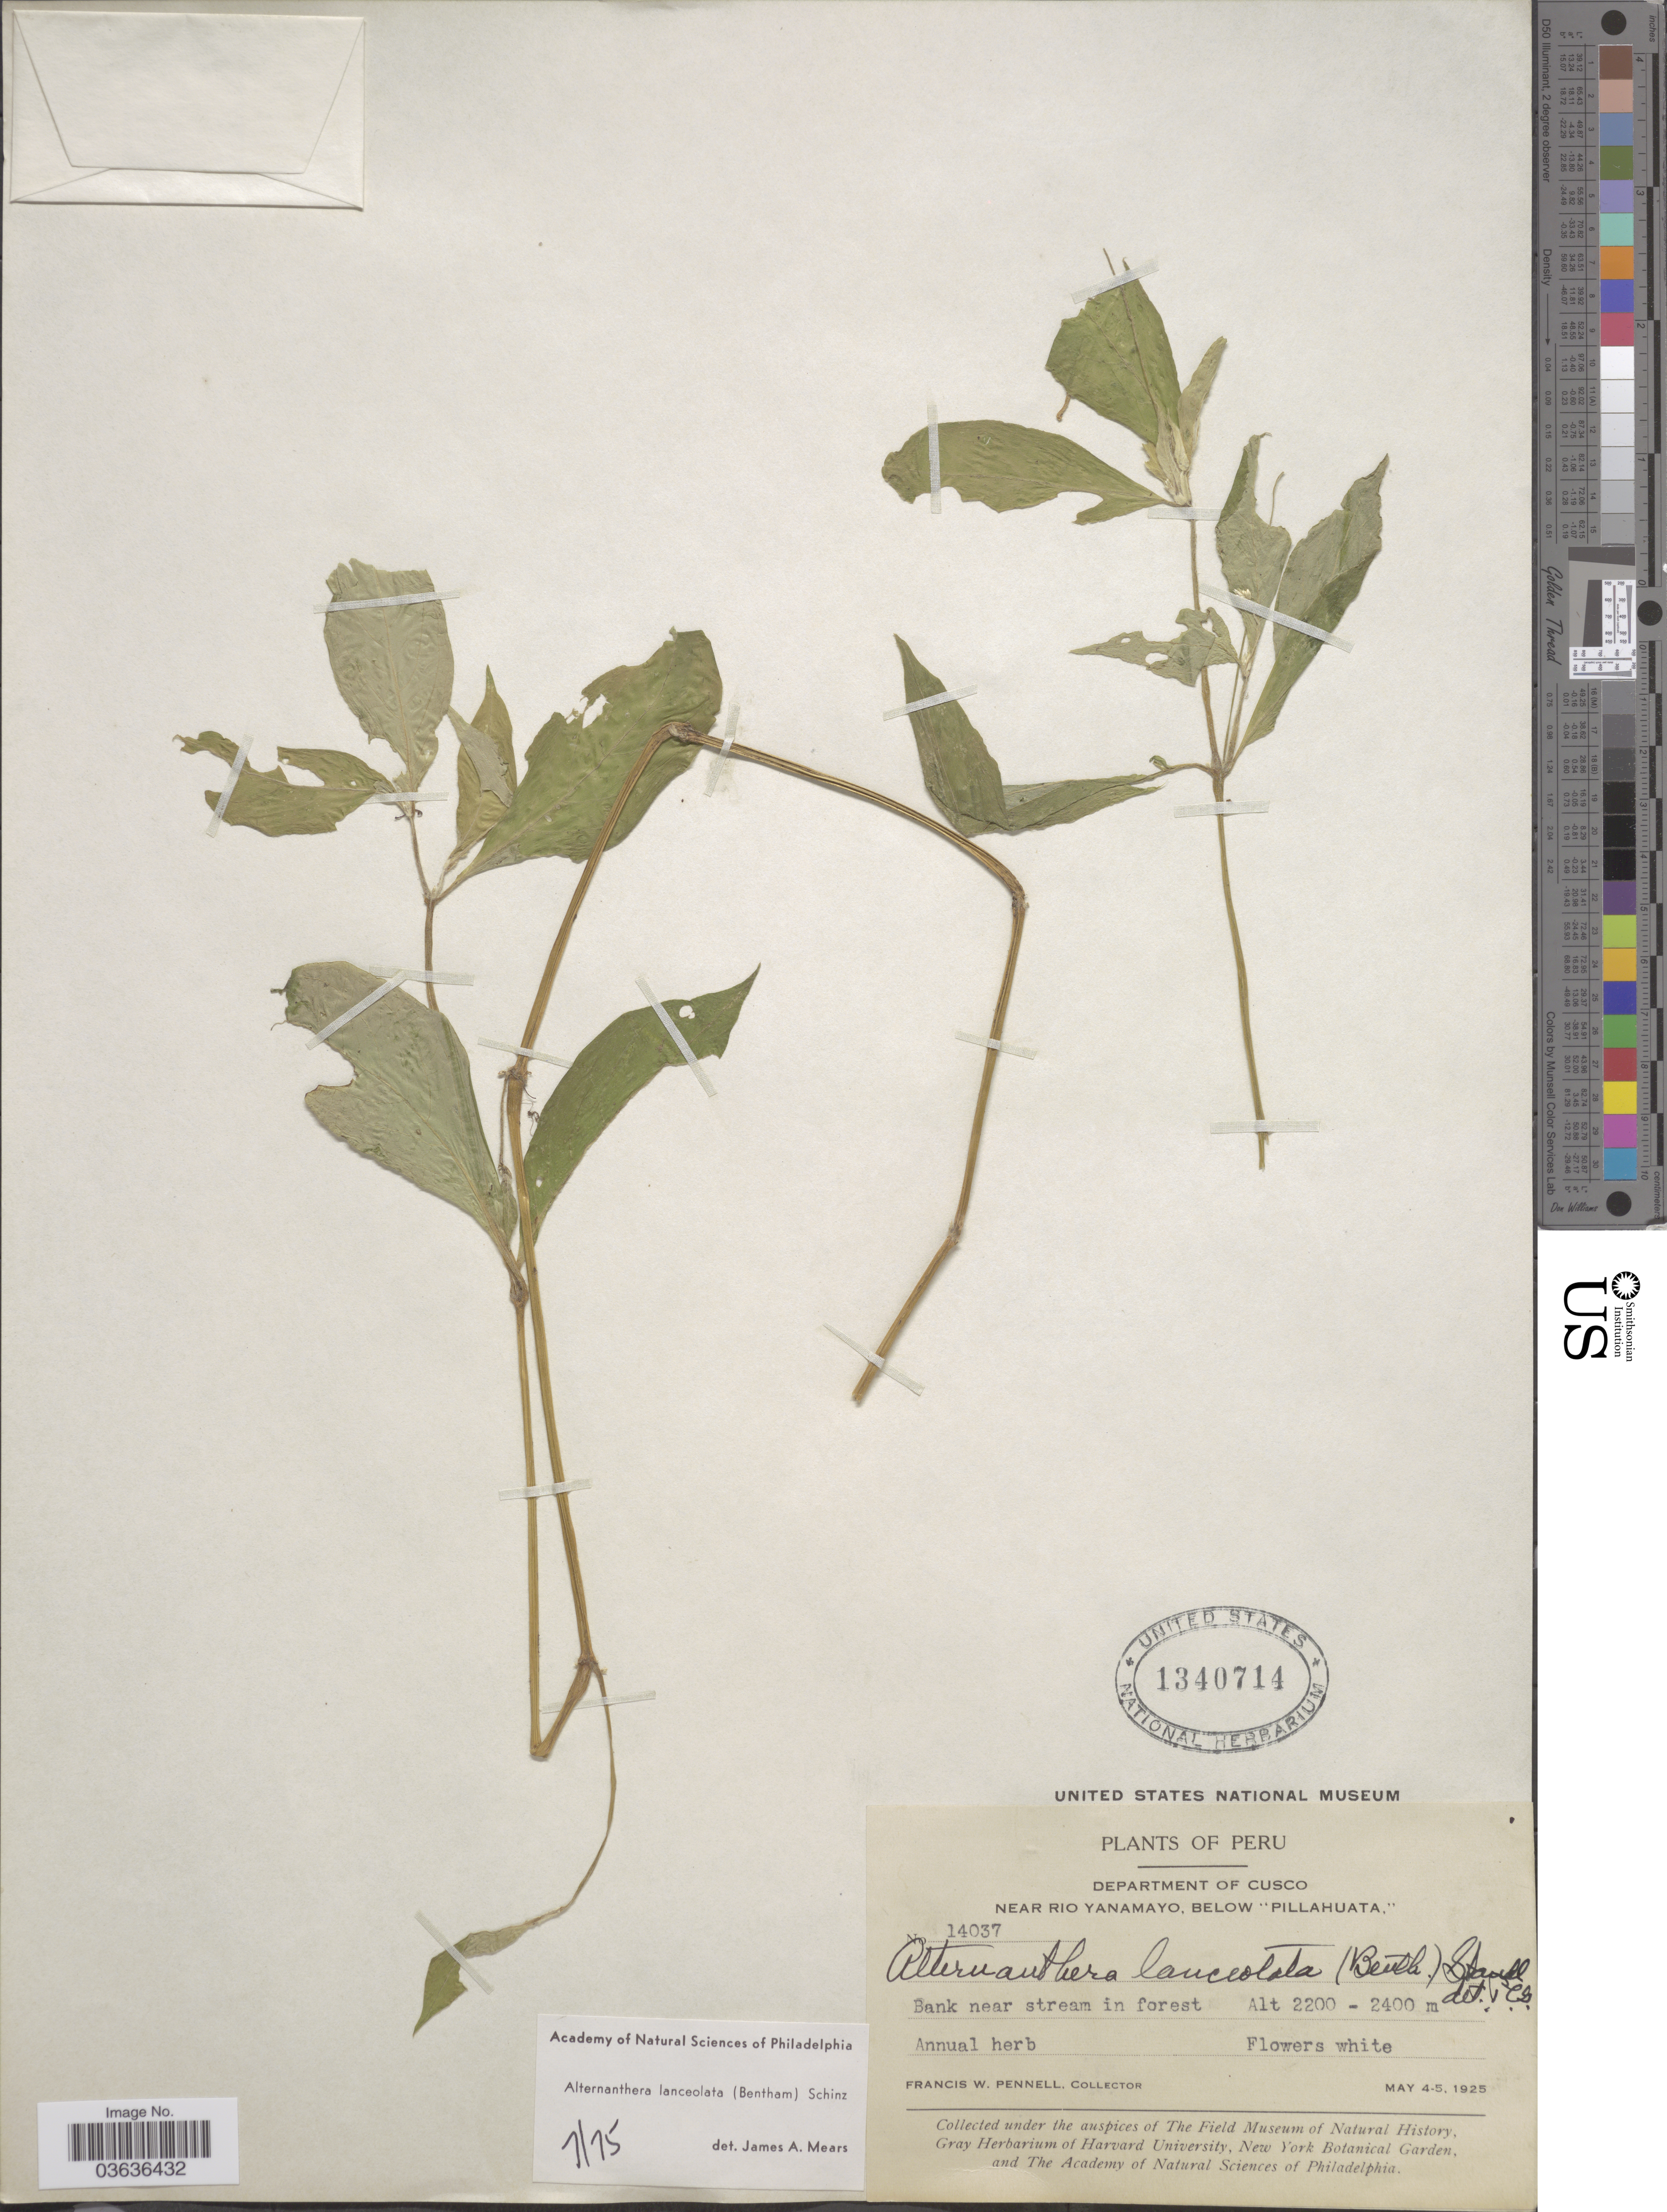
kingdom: Plantae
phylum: Tracheophyta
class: Magnoliopsida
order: Caryophyllales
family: Amaranthaceae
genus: Alternanthera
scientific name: Alternanthera lanceolata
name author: (Benth.) Schinz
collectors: F. W. Pennell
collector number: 14037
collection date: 1925-05-04/1925-05-05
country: Peru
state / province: Cusco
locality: Department of Cusco. Near Rio Yanamayo, below "Pillahuata".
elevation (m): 2200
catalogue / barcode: US 1340714